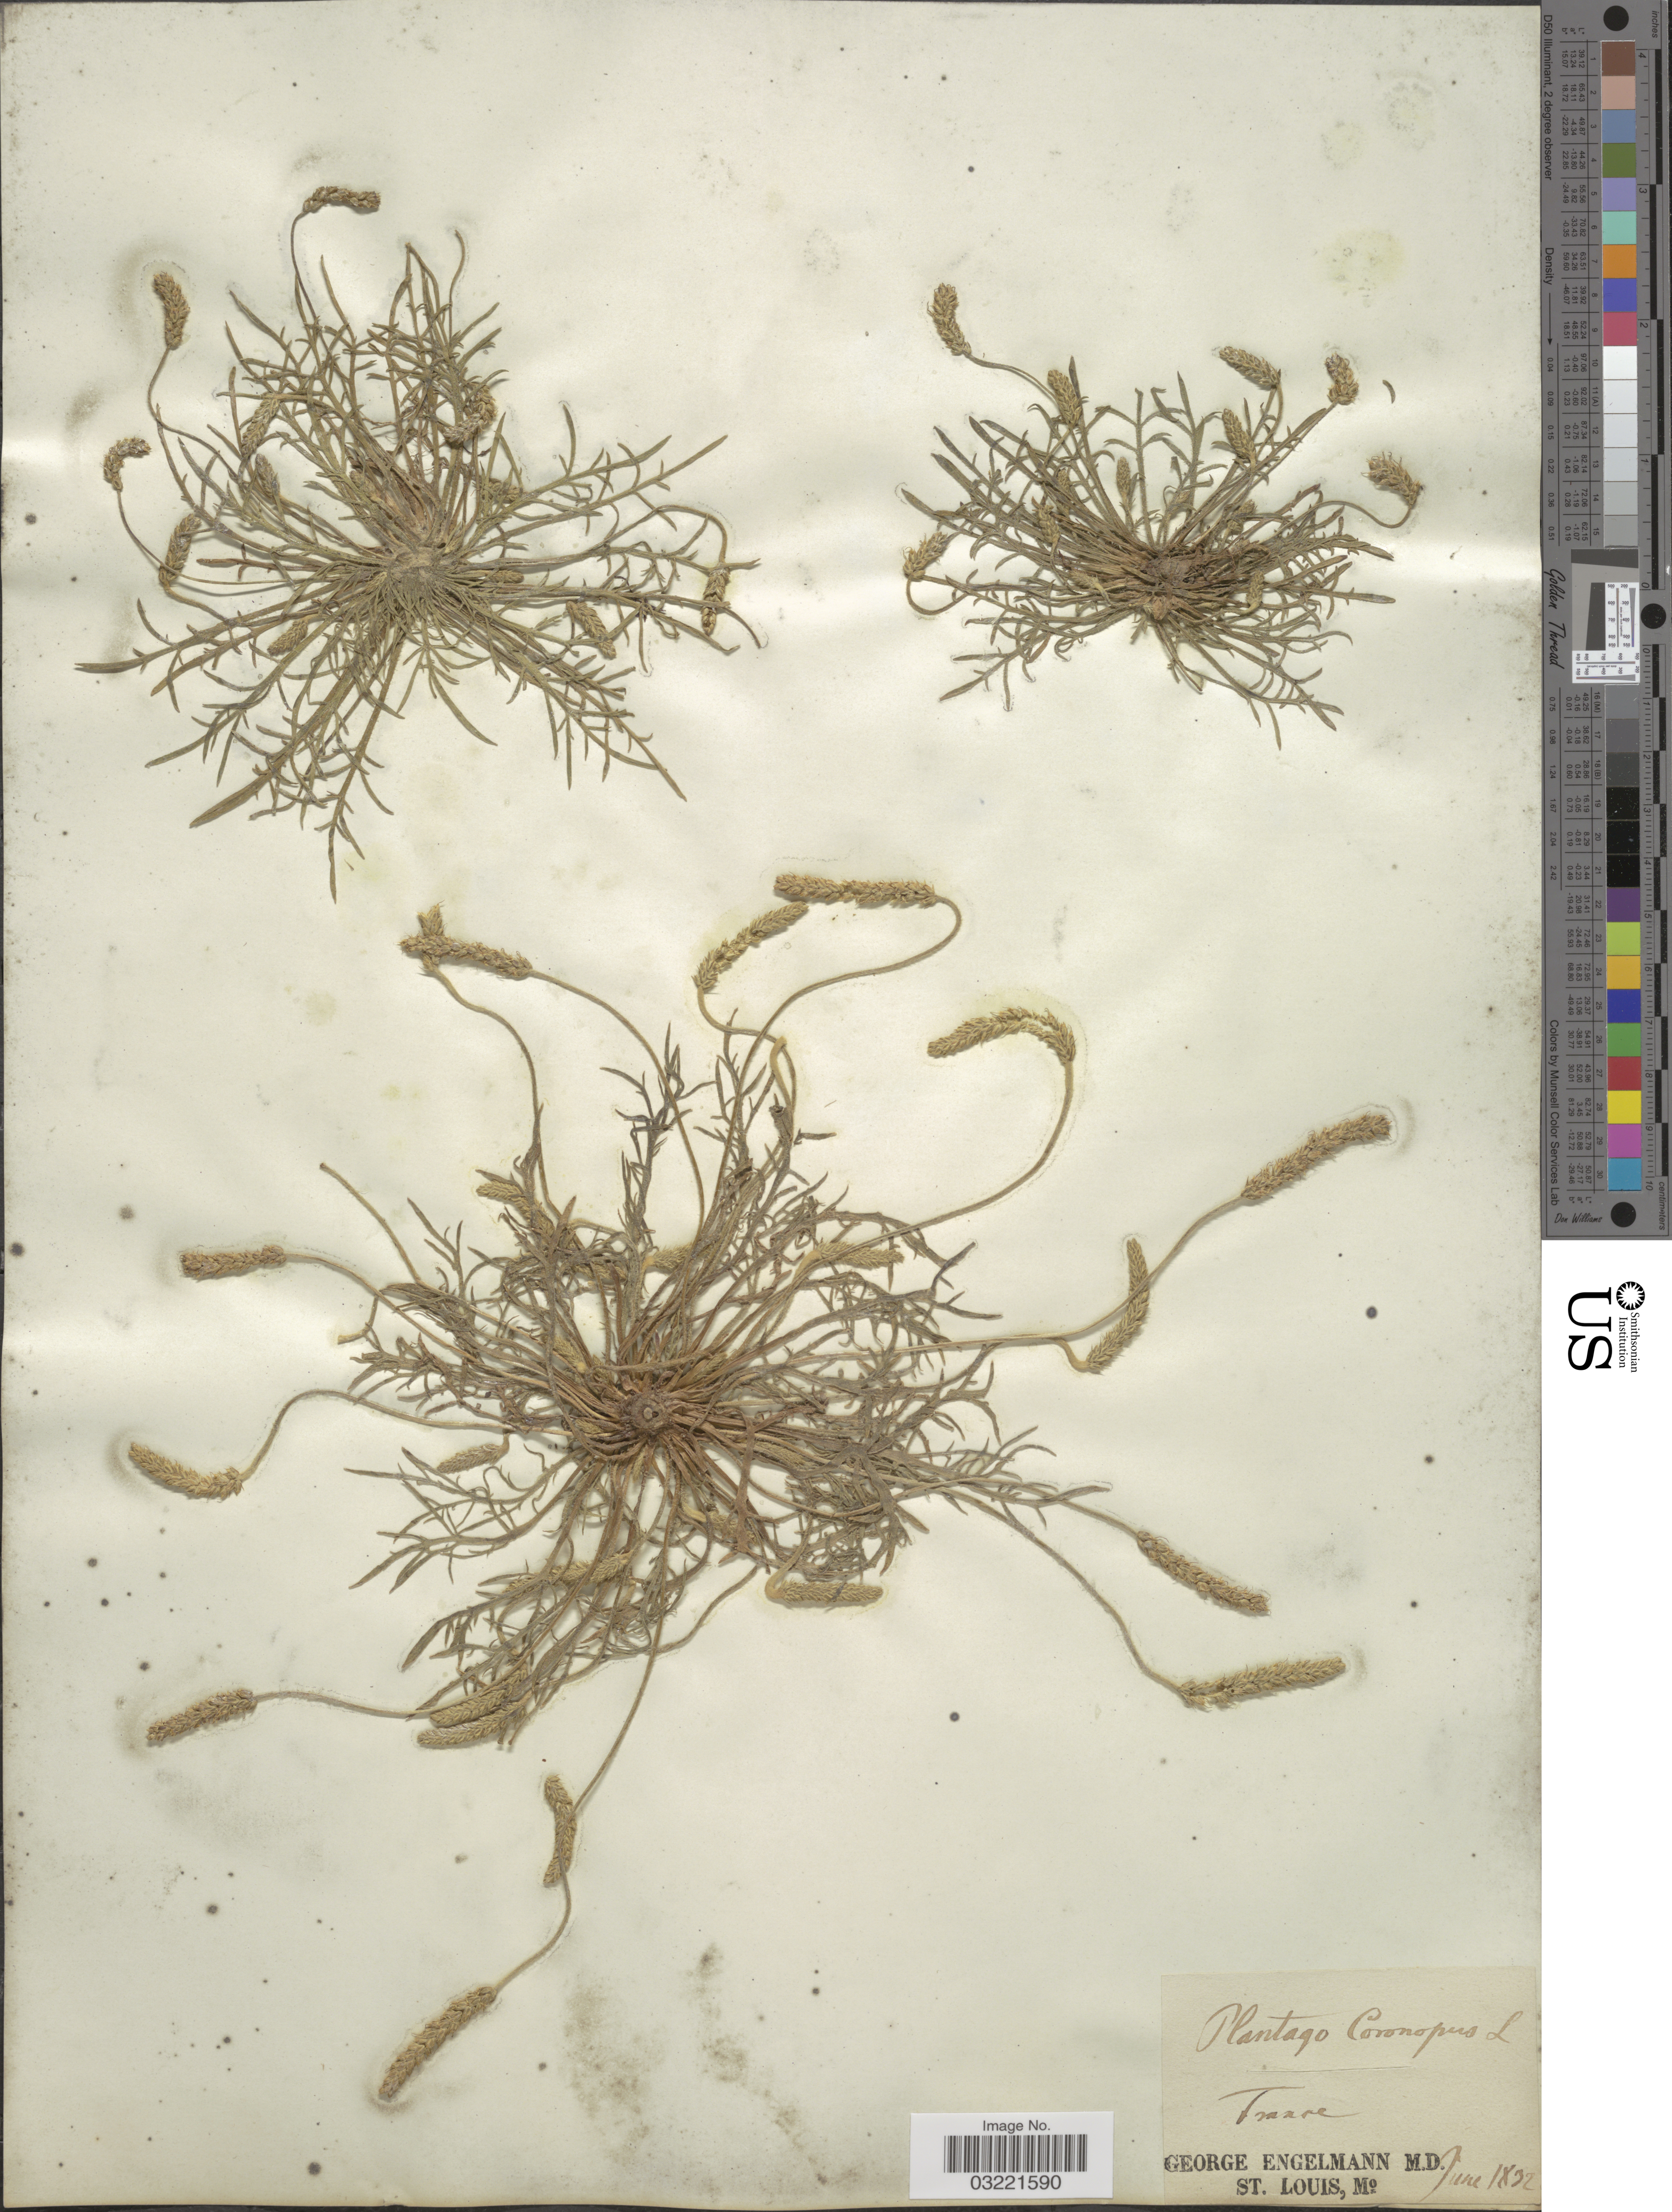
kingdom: Plantae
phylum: Tracheophyta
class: Magnoliopsida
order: Lamiales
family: Plantaginaceae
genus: Plantago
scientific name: Plantago coronopus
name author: L.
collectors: G. Engelmann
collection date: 1832-06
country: France